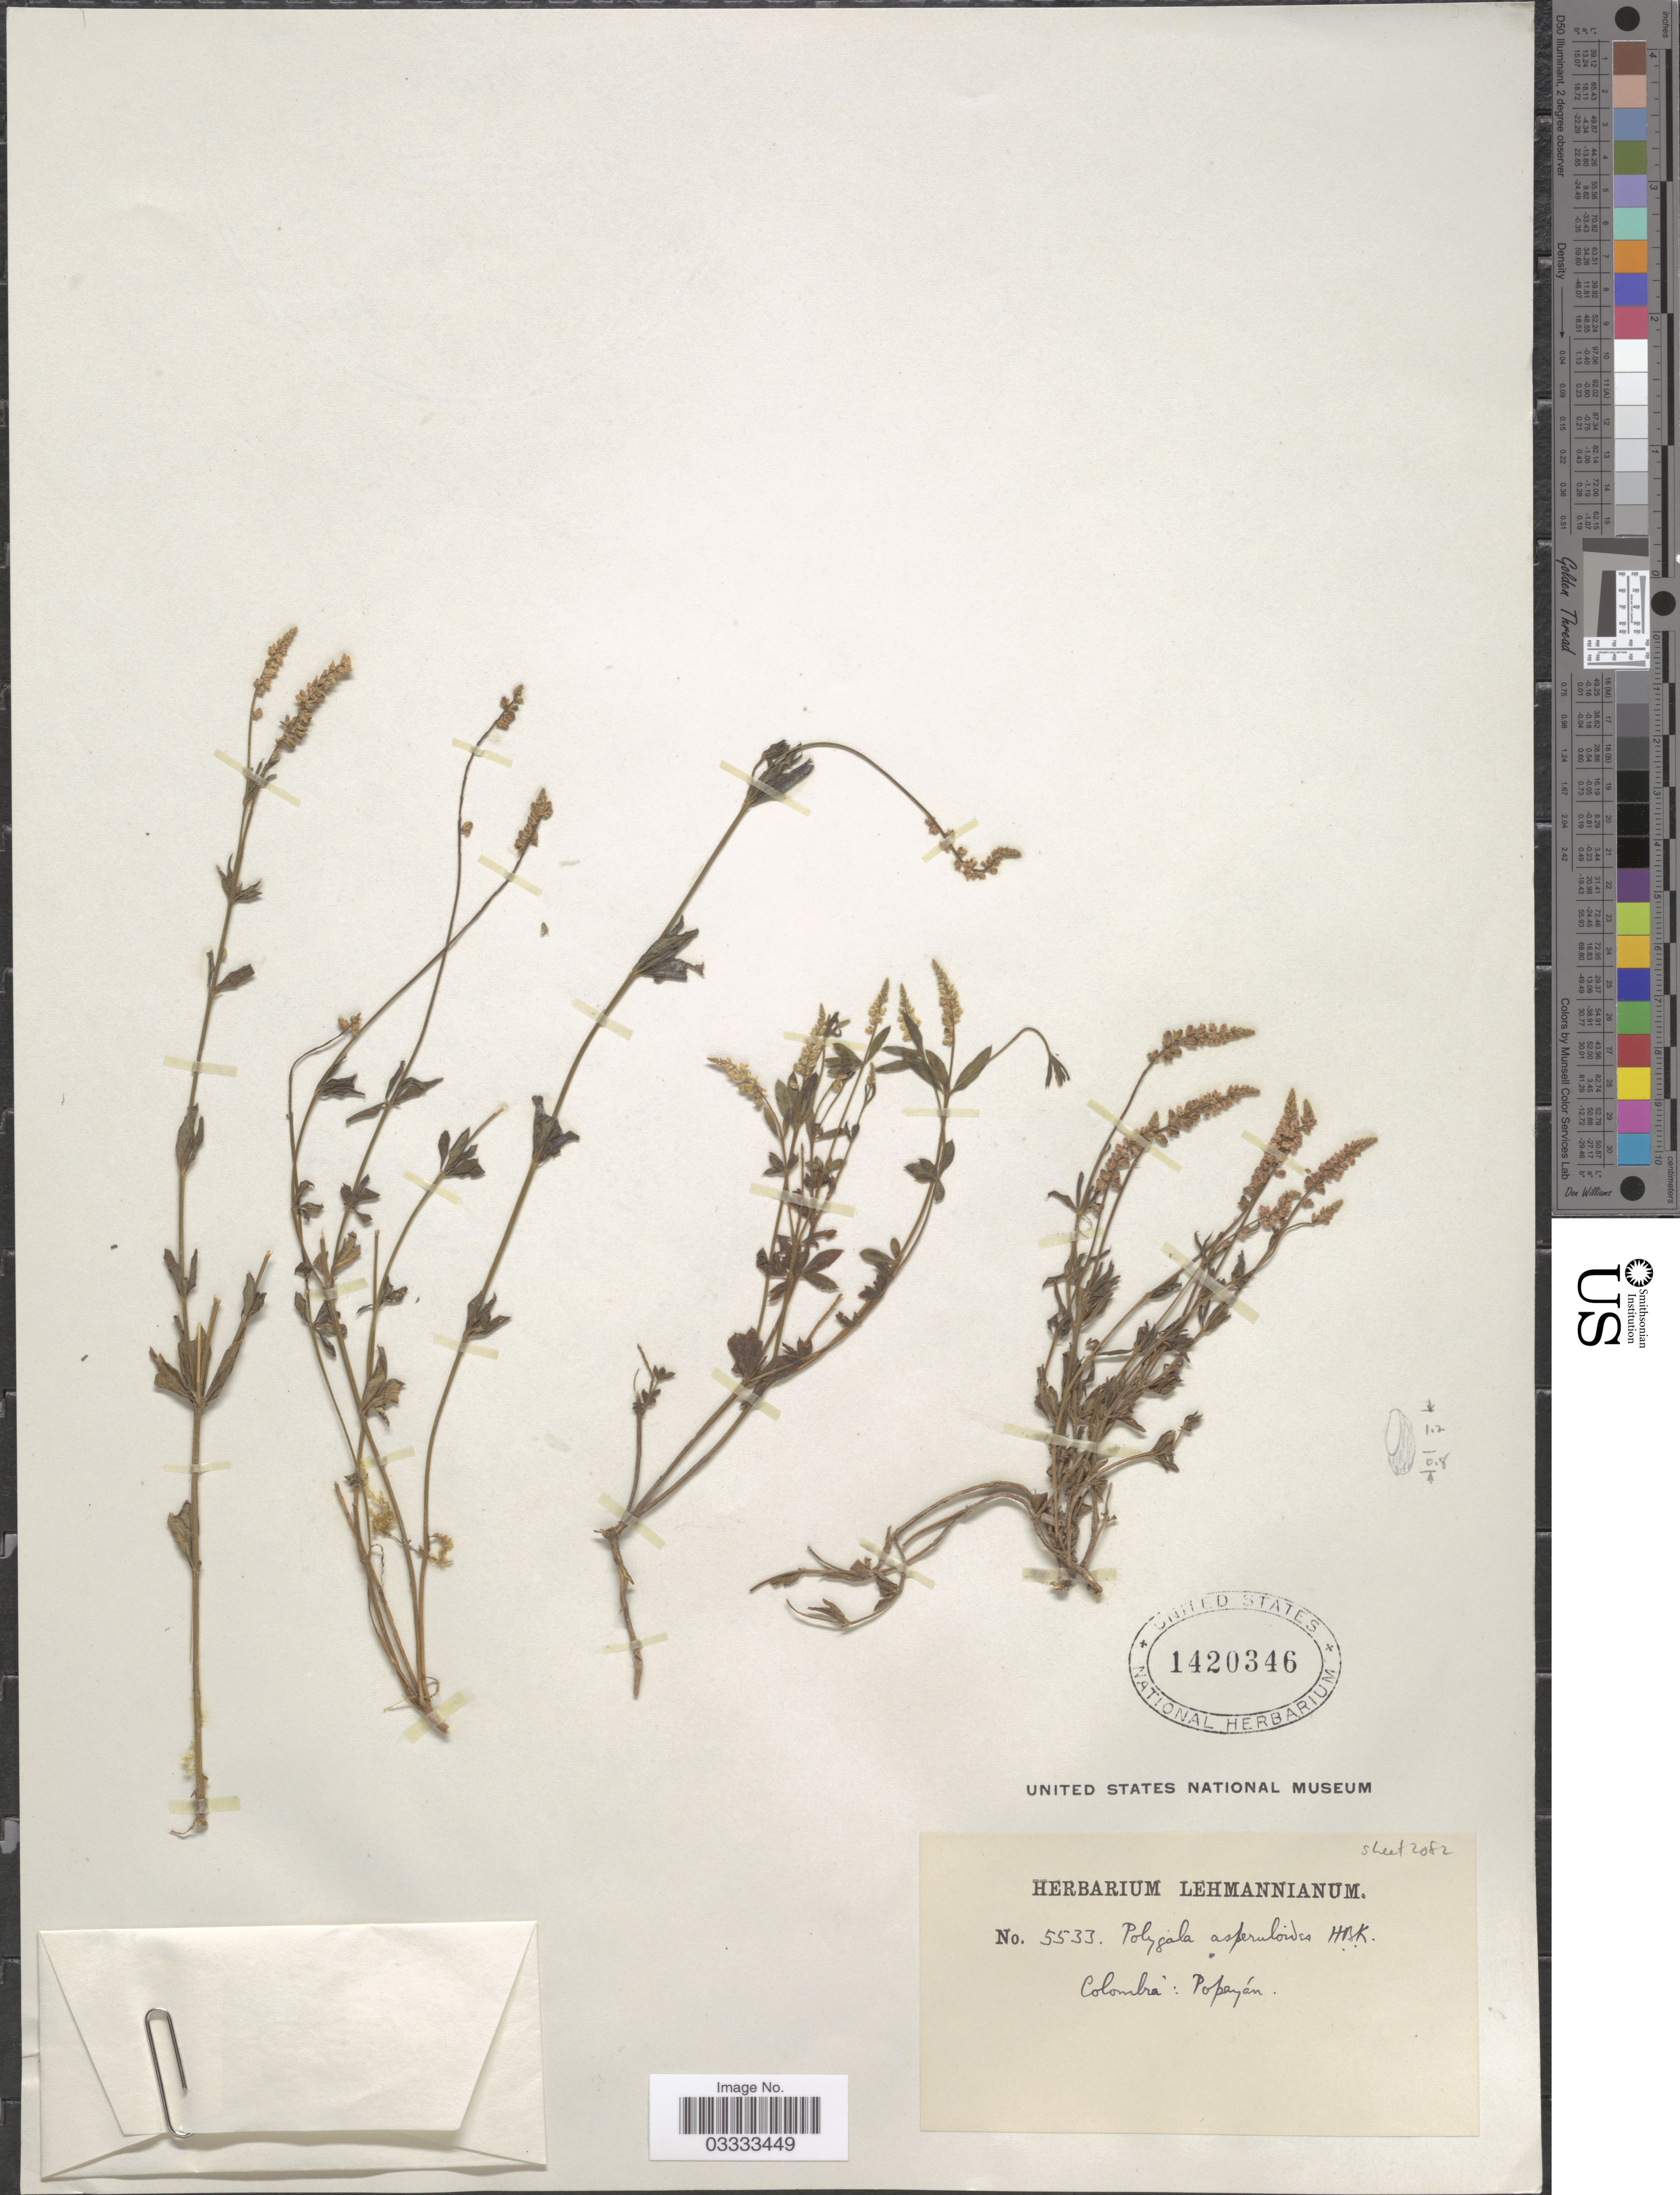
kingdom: Plantae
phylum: Tracheophyta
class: Magnoliopsida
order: Fabales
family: Polygalaceae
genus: Polygala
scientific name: Polygala asperuloides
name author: Kunth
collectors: ex herb. Lehmannianum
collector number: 5533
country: Colombia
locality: Popayán.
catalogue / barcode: US 1420346